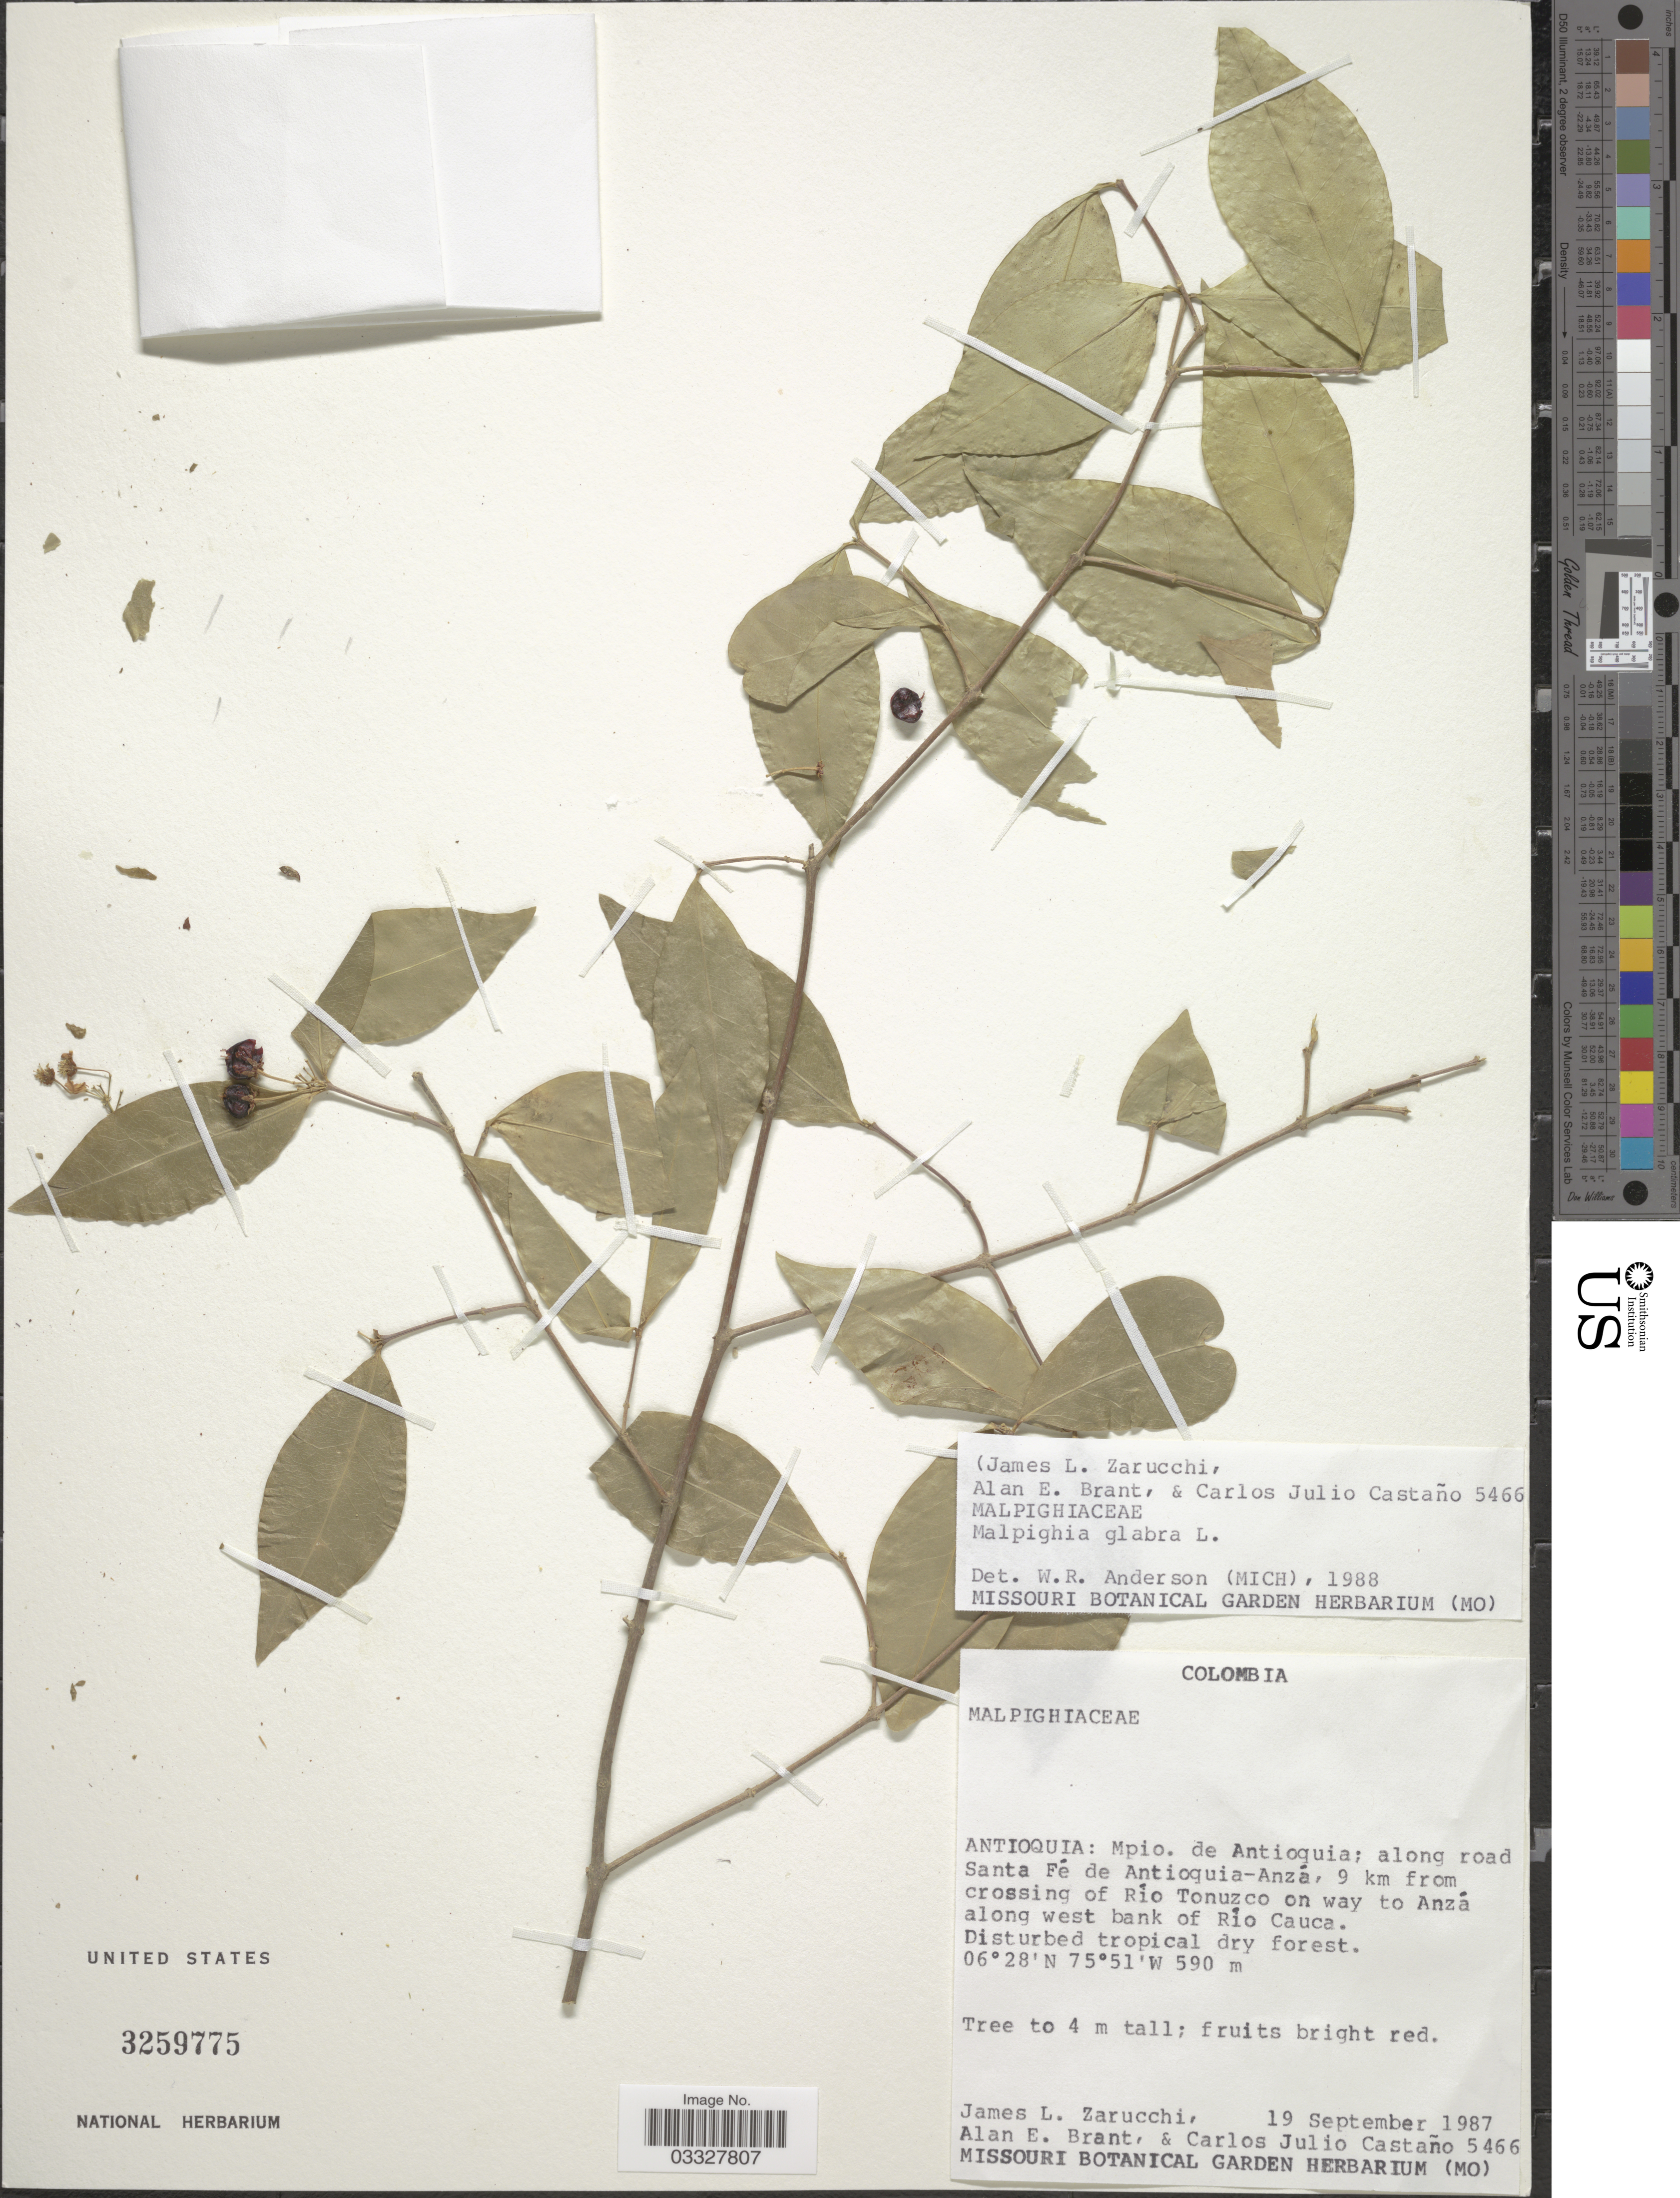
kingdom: Plantae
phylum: Tracheophyta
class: Magnoliopsida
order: Malpighiales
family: Malpighiaceae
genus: Malpighia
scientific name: Malpighia glabra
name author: L.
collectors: J. L. Zarucchi, A. Brant & C. Castaño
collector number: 5466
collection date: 1987-09-19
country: Colombia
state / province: Antioquia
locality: Mpio. de Antioquia; along road Santa Fé de Antioquia-Anzá, 9 km from crossing of Río Tonuzco on way to Anzá along west bank of Río Cauca.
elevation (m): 590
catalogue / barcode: US 3259775